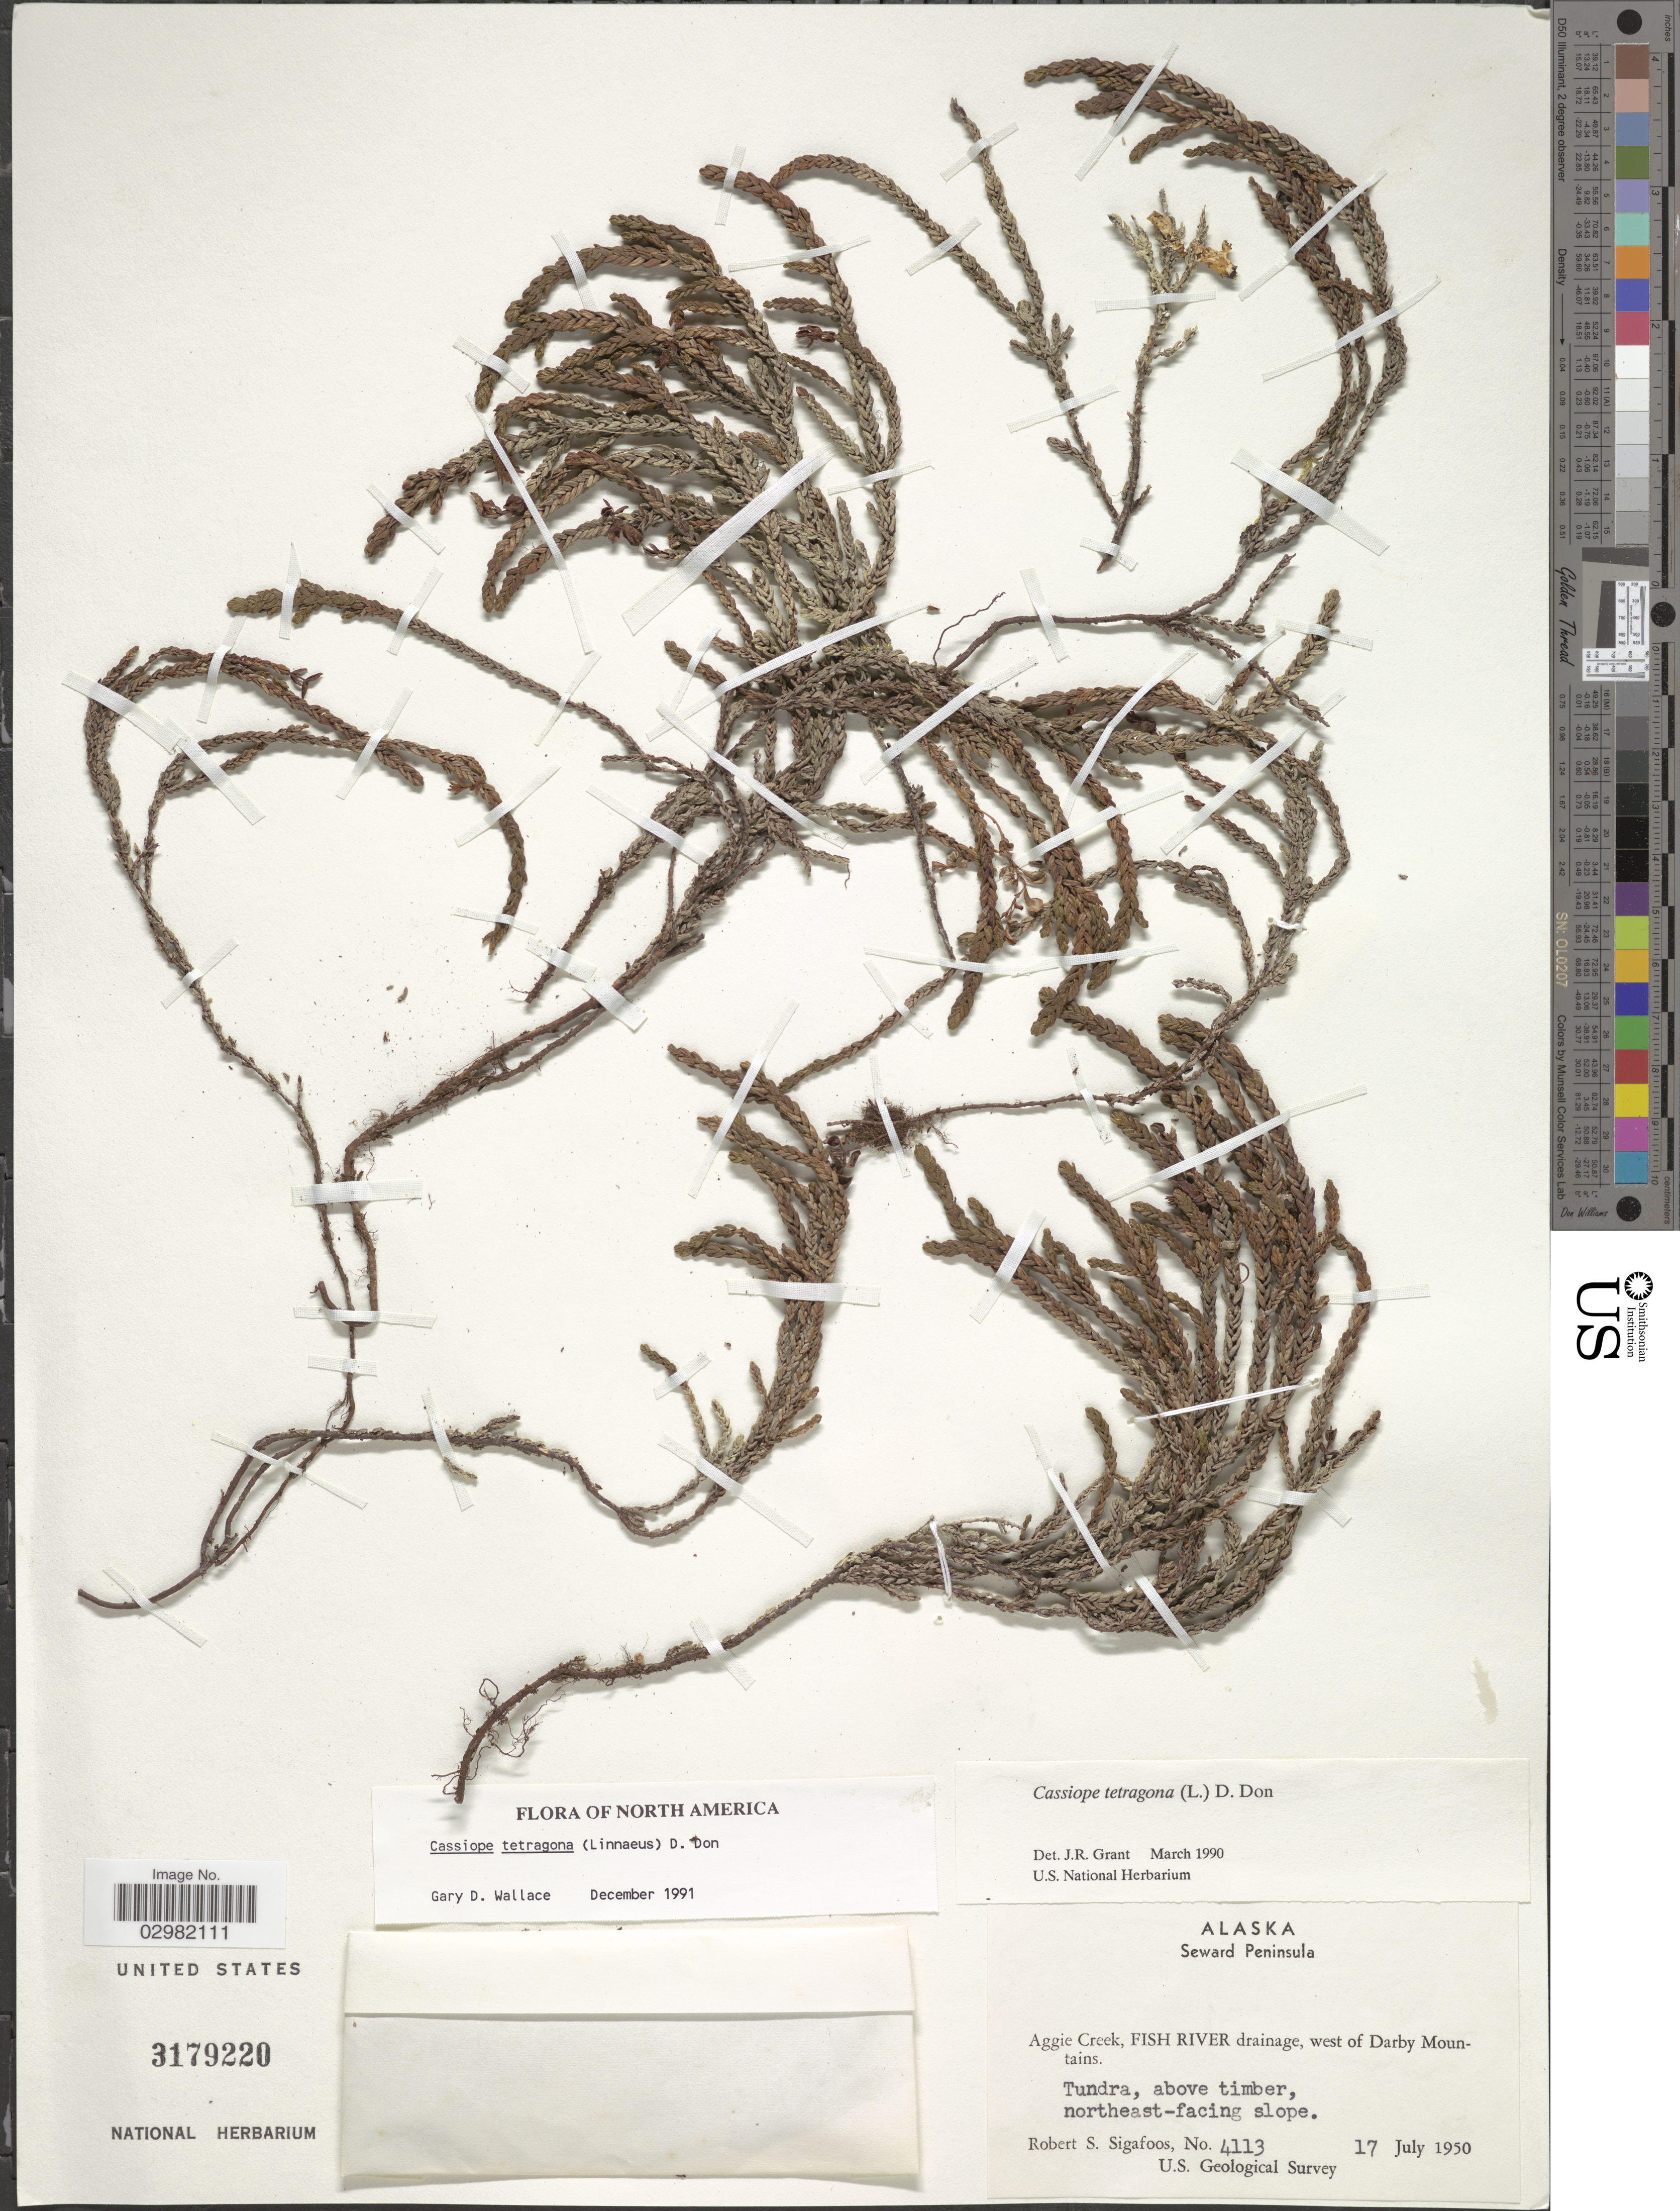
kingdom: Plantae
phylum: Tracheophyta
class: Magnoliopsida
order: Ericales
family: Ericaceae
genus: Cassiope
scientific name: Cassiope tetragona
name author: (L.) D. Don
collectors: R. Sigafoos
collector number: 4113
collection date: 1950-07-17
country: United States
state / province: Alaska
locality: Seward Peninsula. Aggie Creek, Fish River drainage, west of Darby Mountains.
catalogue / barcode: US 3179220